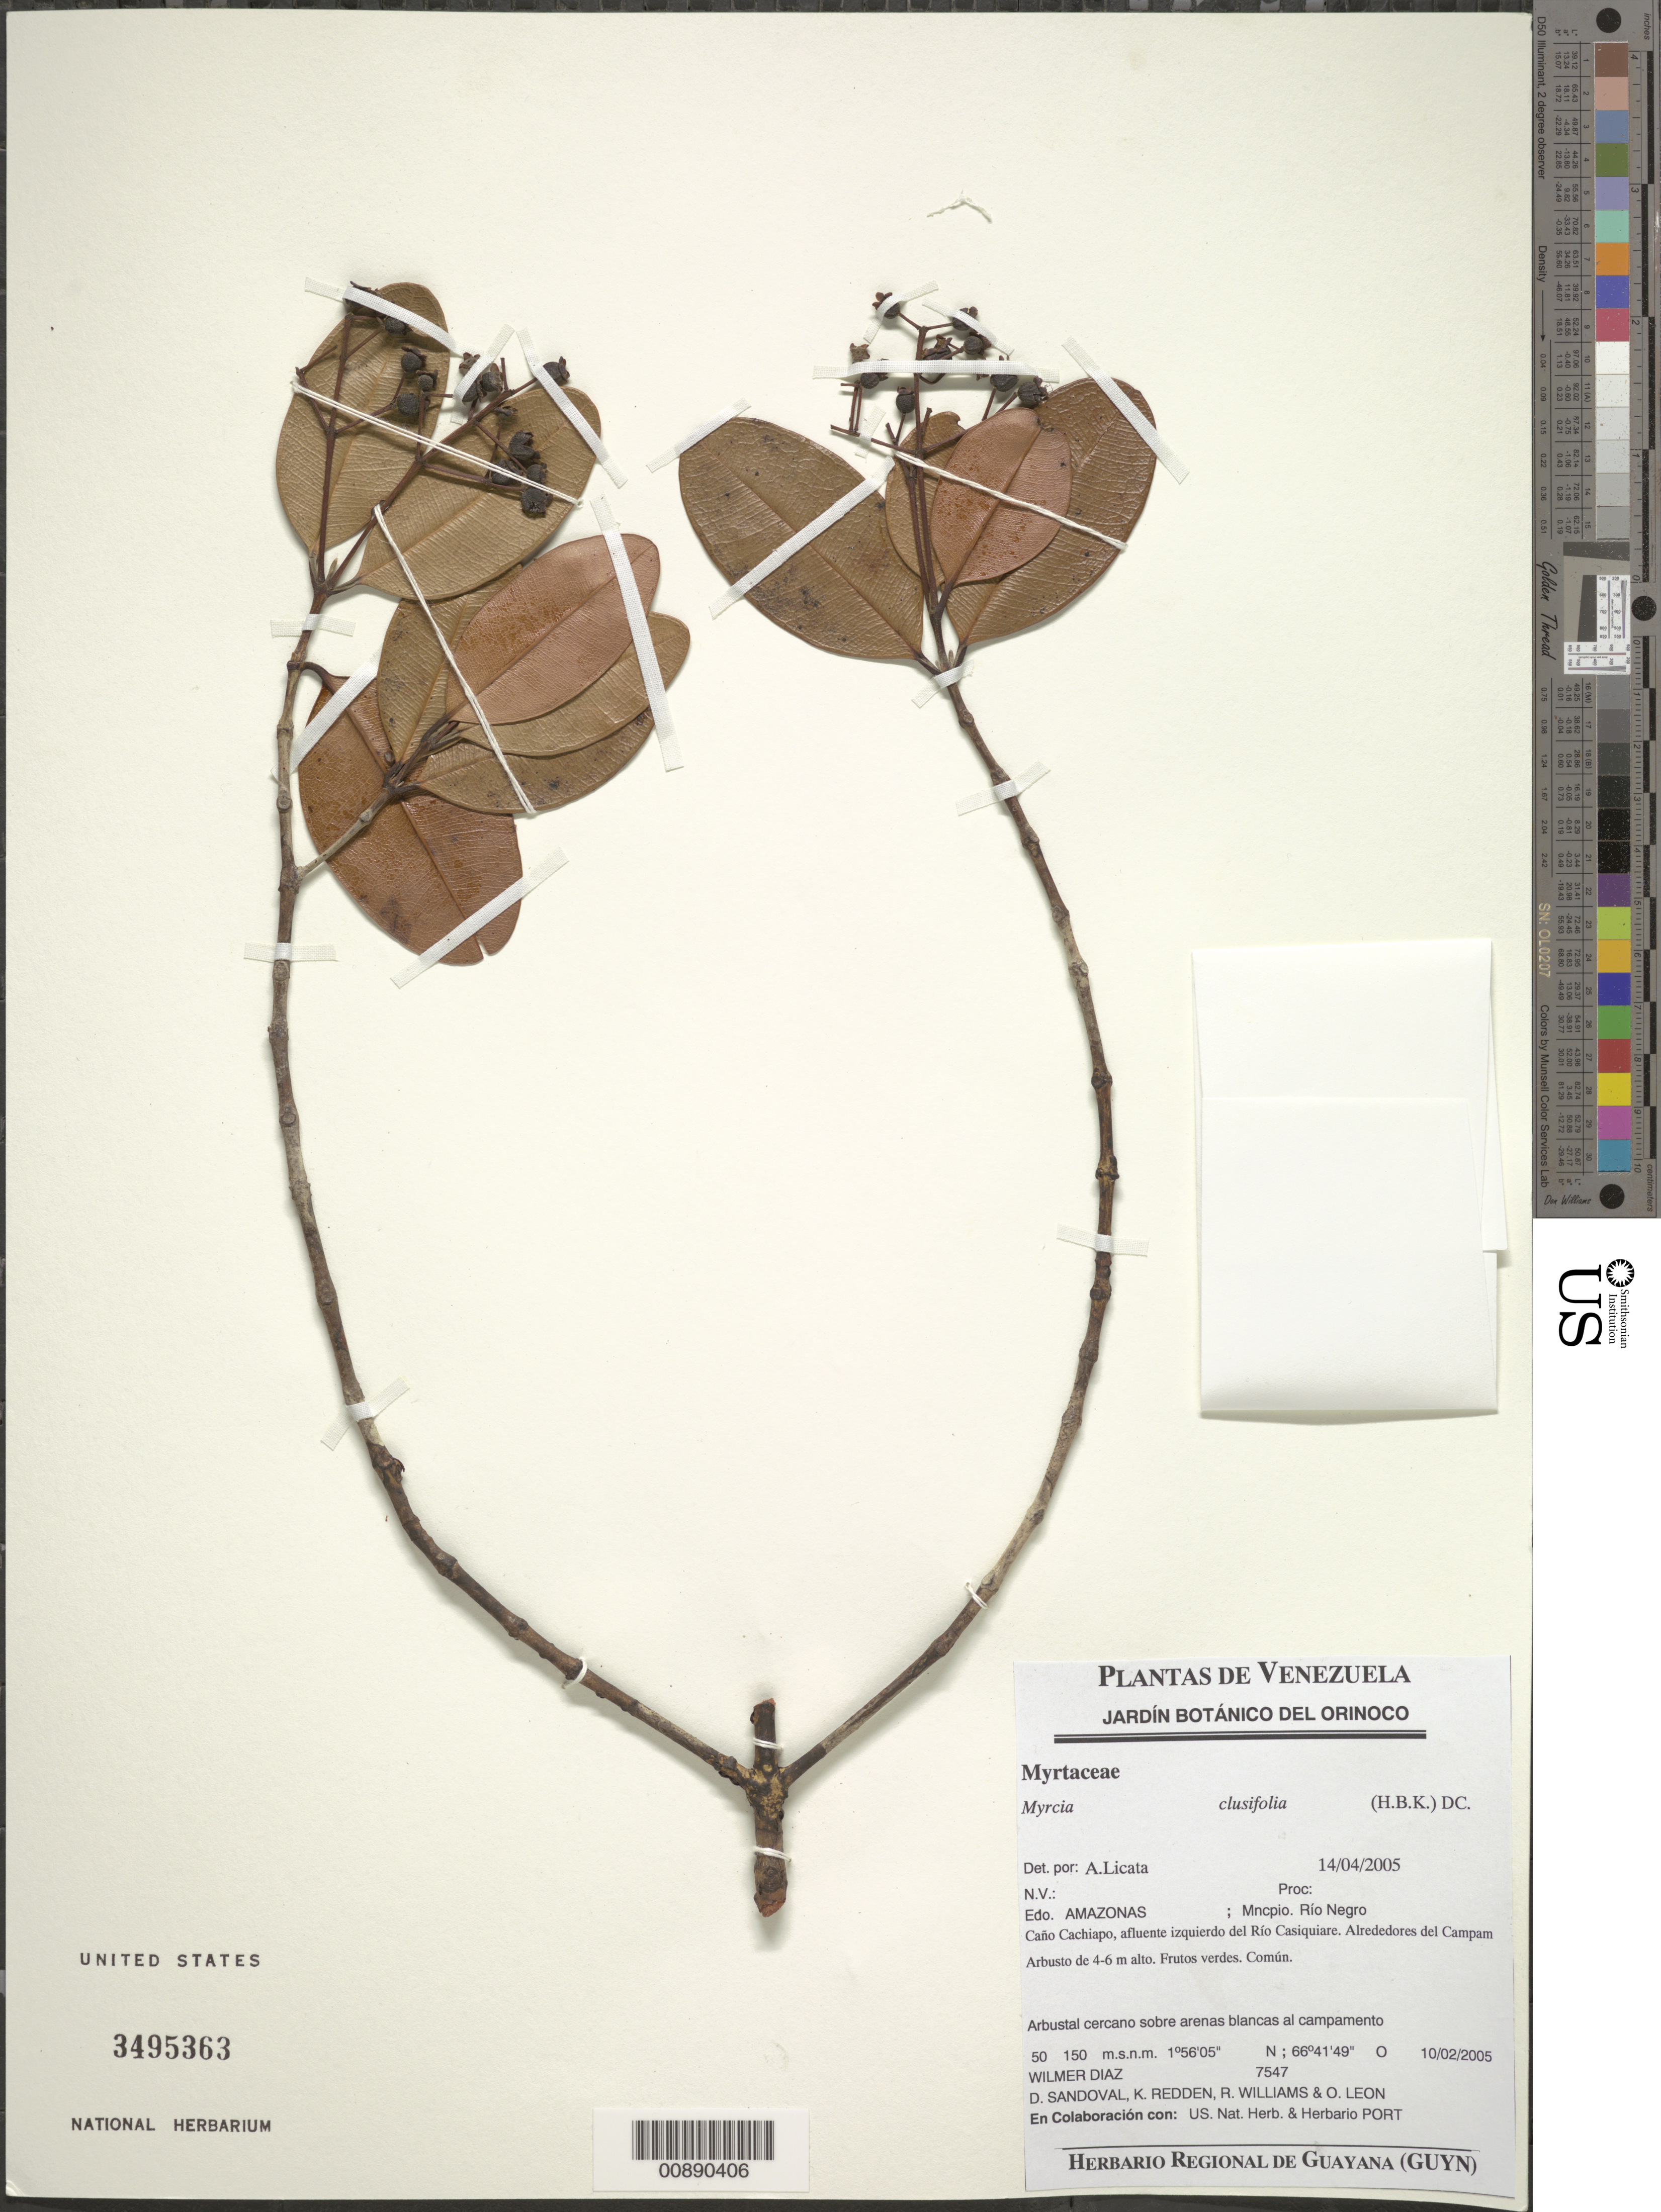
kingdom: Plantae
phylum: Tracheophyta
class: Magnoliopsida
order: Myrtales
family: Myrtaceae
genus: Myrcia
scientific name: Myrcia clusiifolia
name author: (Kunth) DC.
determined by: Licata, A., (PORT), Univ. Nac. Exp. de los Llanos Ezequiel Zamora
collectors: W. Díaz P., D. Sandoval, K. M. Redden, R. Williams & O. León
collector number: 7547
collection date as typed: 10-Feb-05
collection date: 2005-02-10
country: Venezuela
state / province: Amazonas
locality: Mun. Río Negro, Caño Cachiapo, afluente del Río Casiquaire, alrededores del Campamento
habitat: Arbustal cercano sobre arenas blancas el campamento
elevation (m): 50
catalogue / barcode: US 3495363